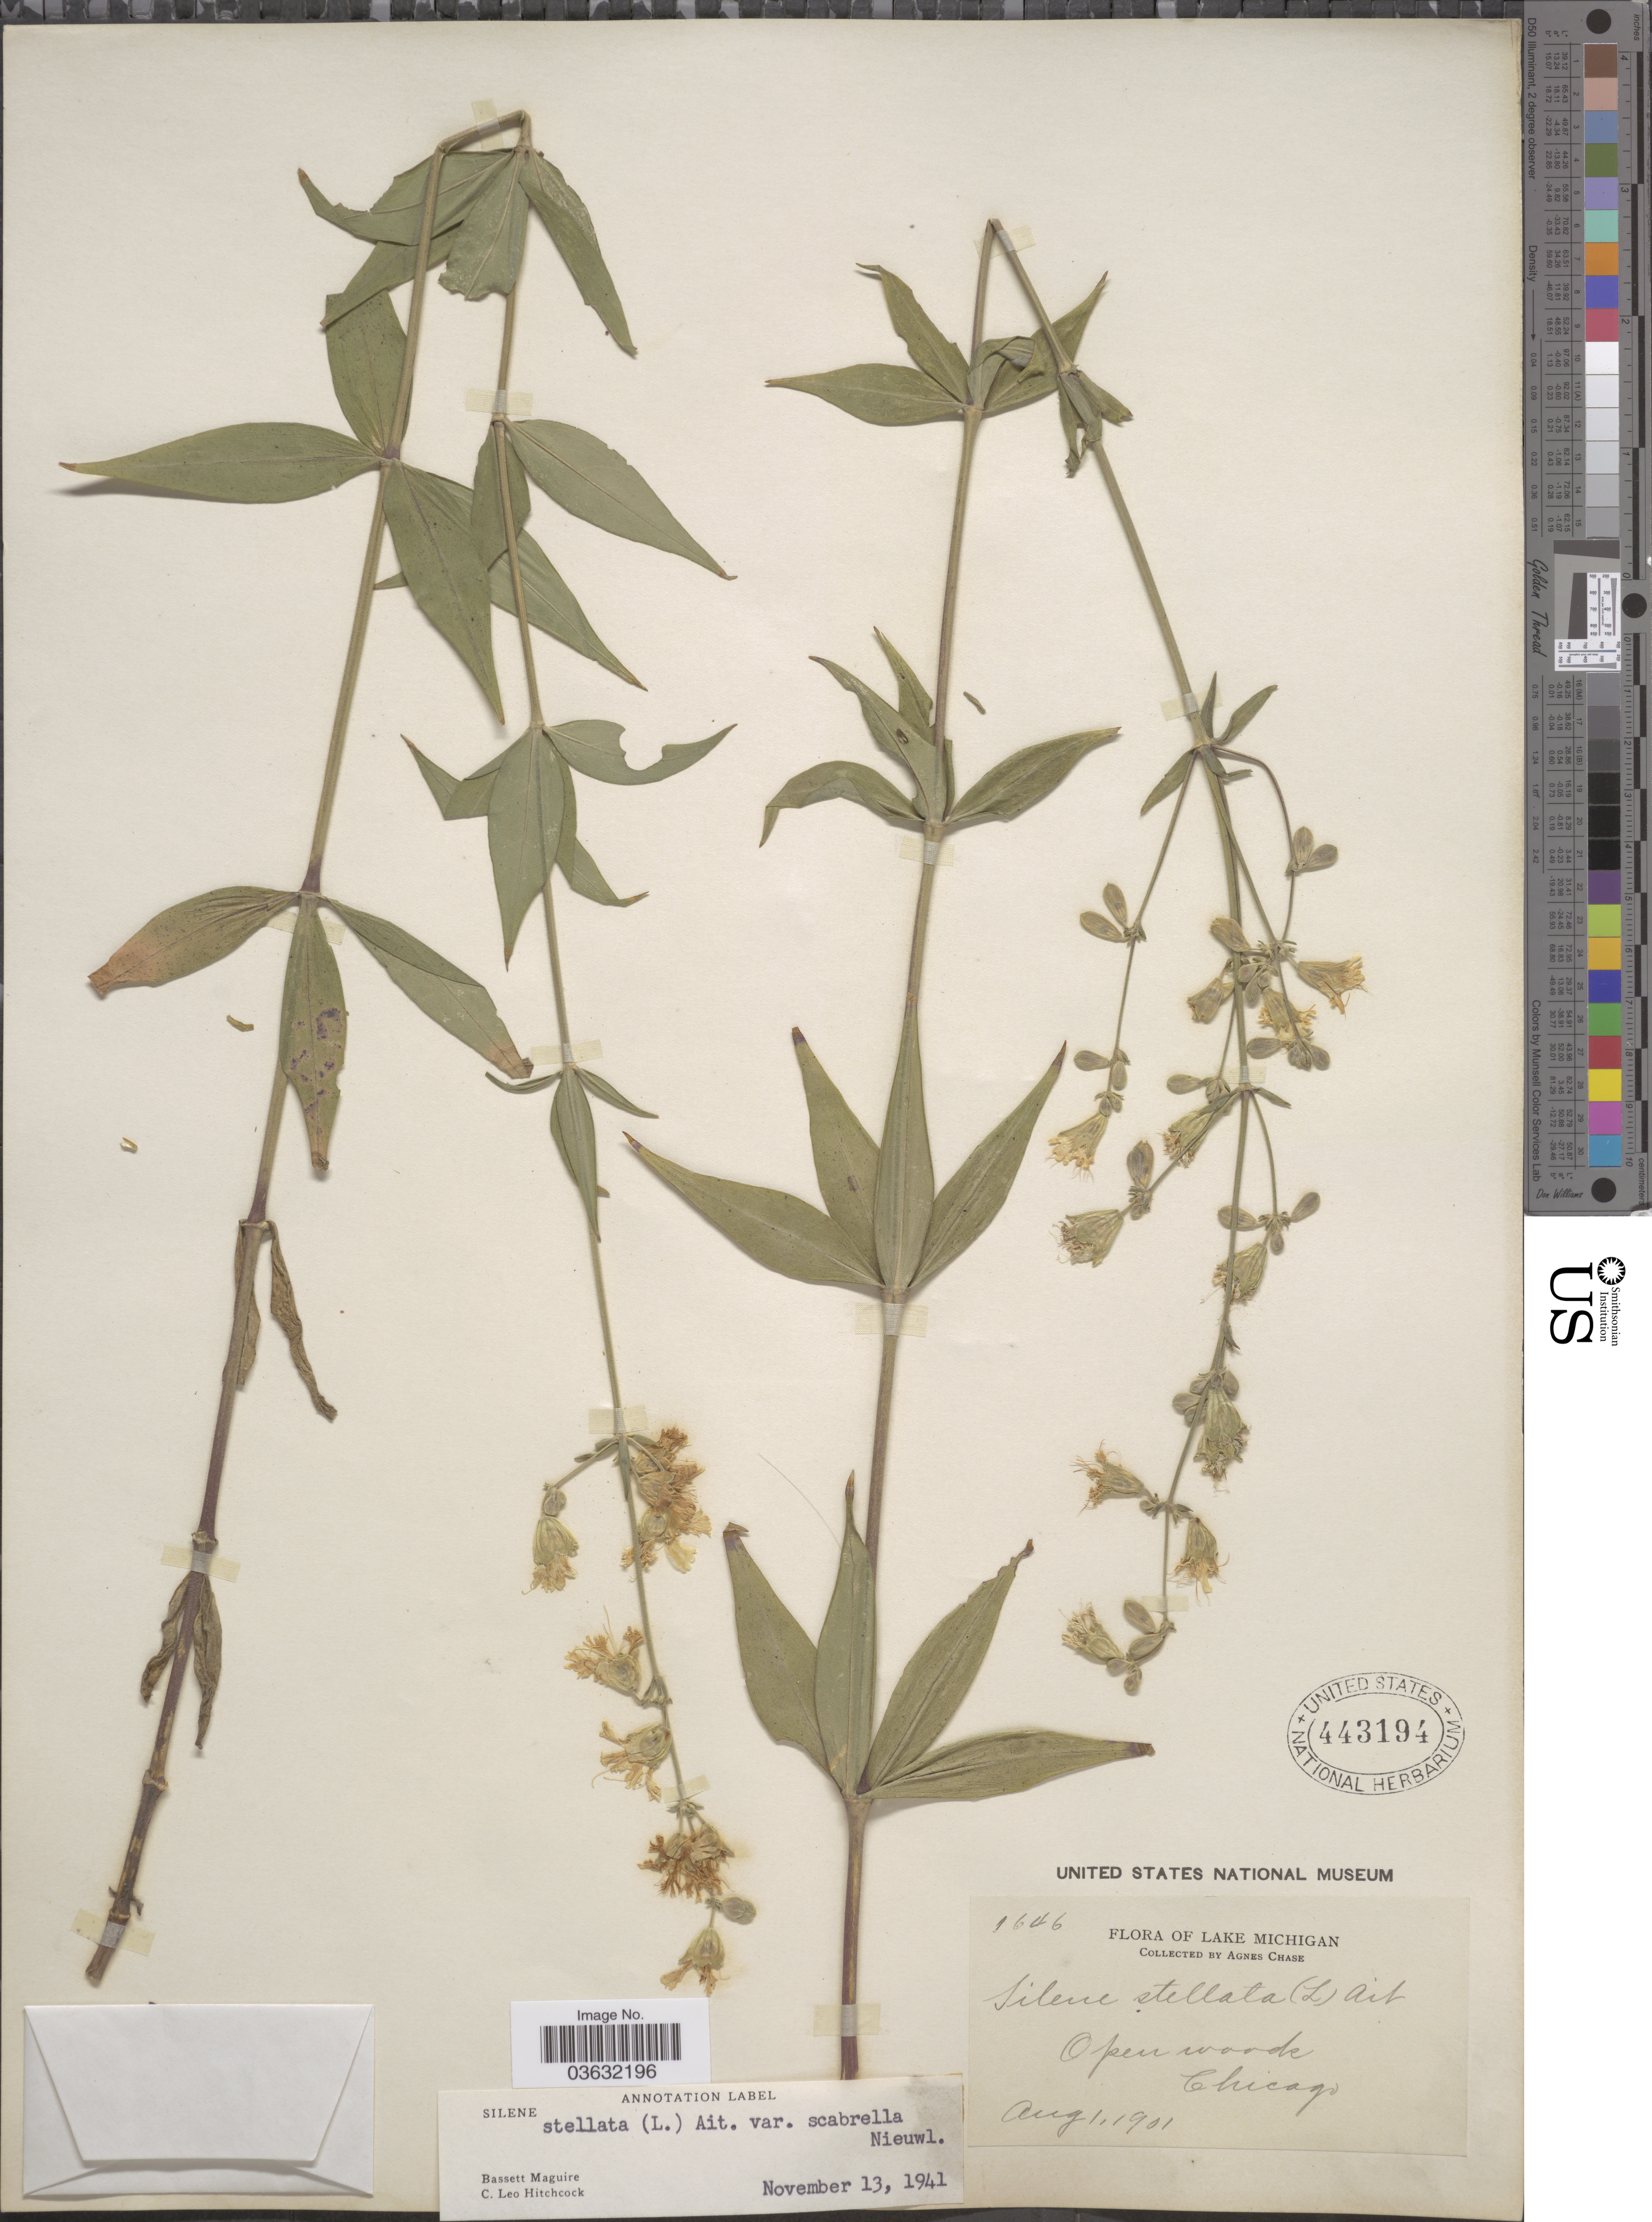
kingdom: Plantae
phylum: Tracheophyta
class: Magnoliopsida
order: Caryophyllales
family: Caryophyllaceae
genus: Silene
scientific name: Silene stellata var. scabrella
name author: (Nieuwl.) E.J. Palmer & Steyerm.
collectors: A. Chase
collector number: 1646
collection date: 1901-08-01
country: United States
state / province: Illinois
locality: Lake Michigan. Chicago.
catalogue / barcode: US 443194